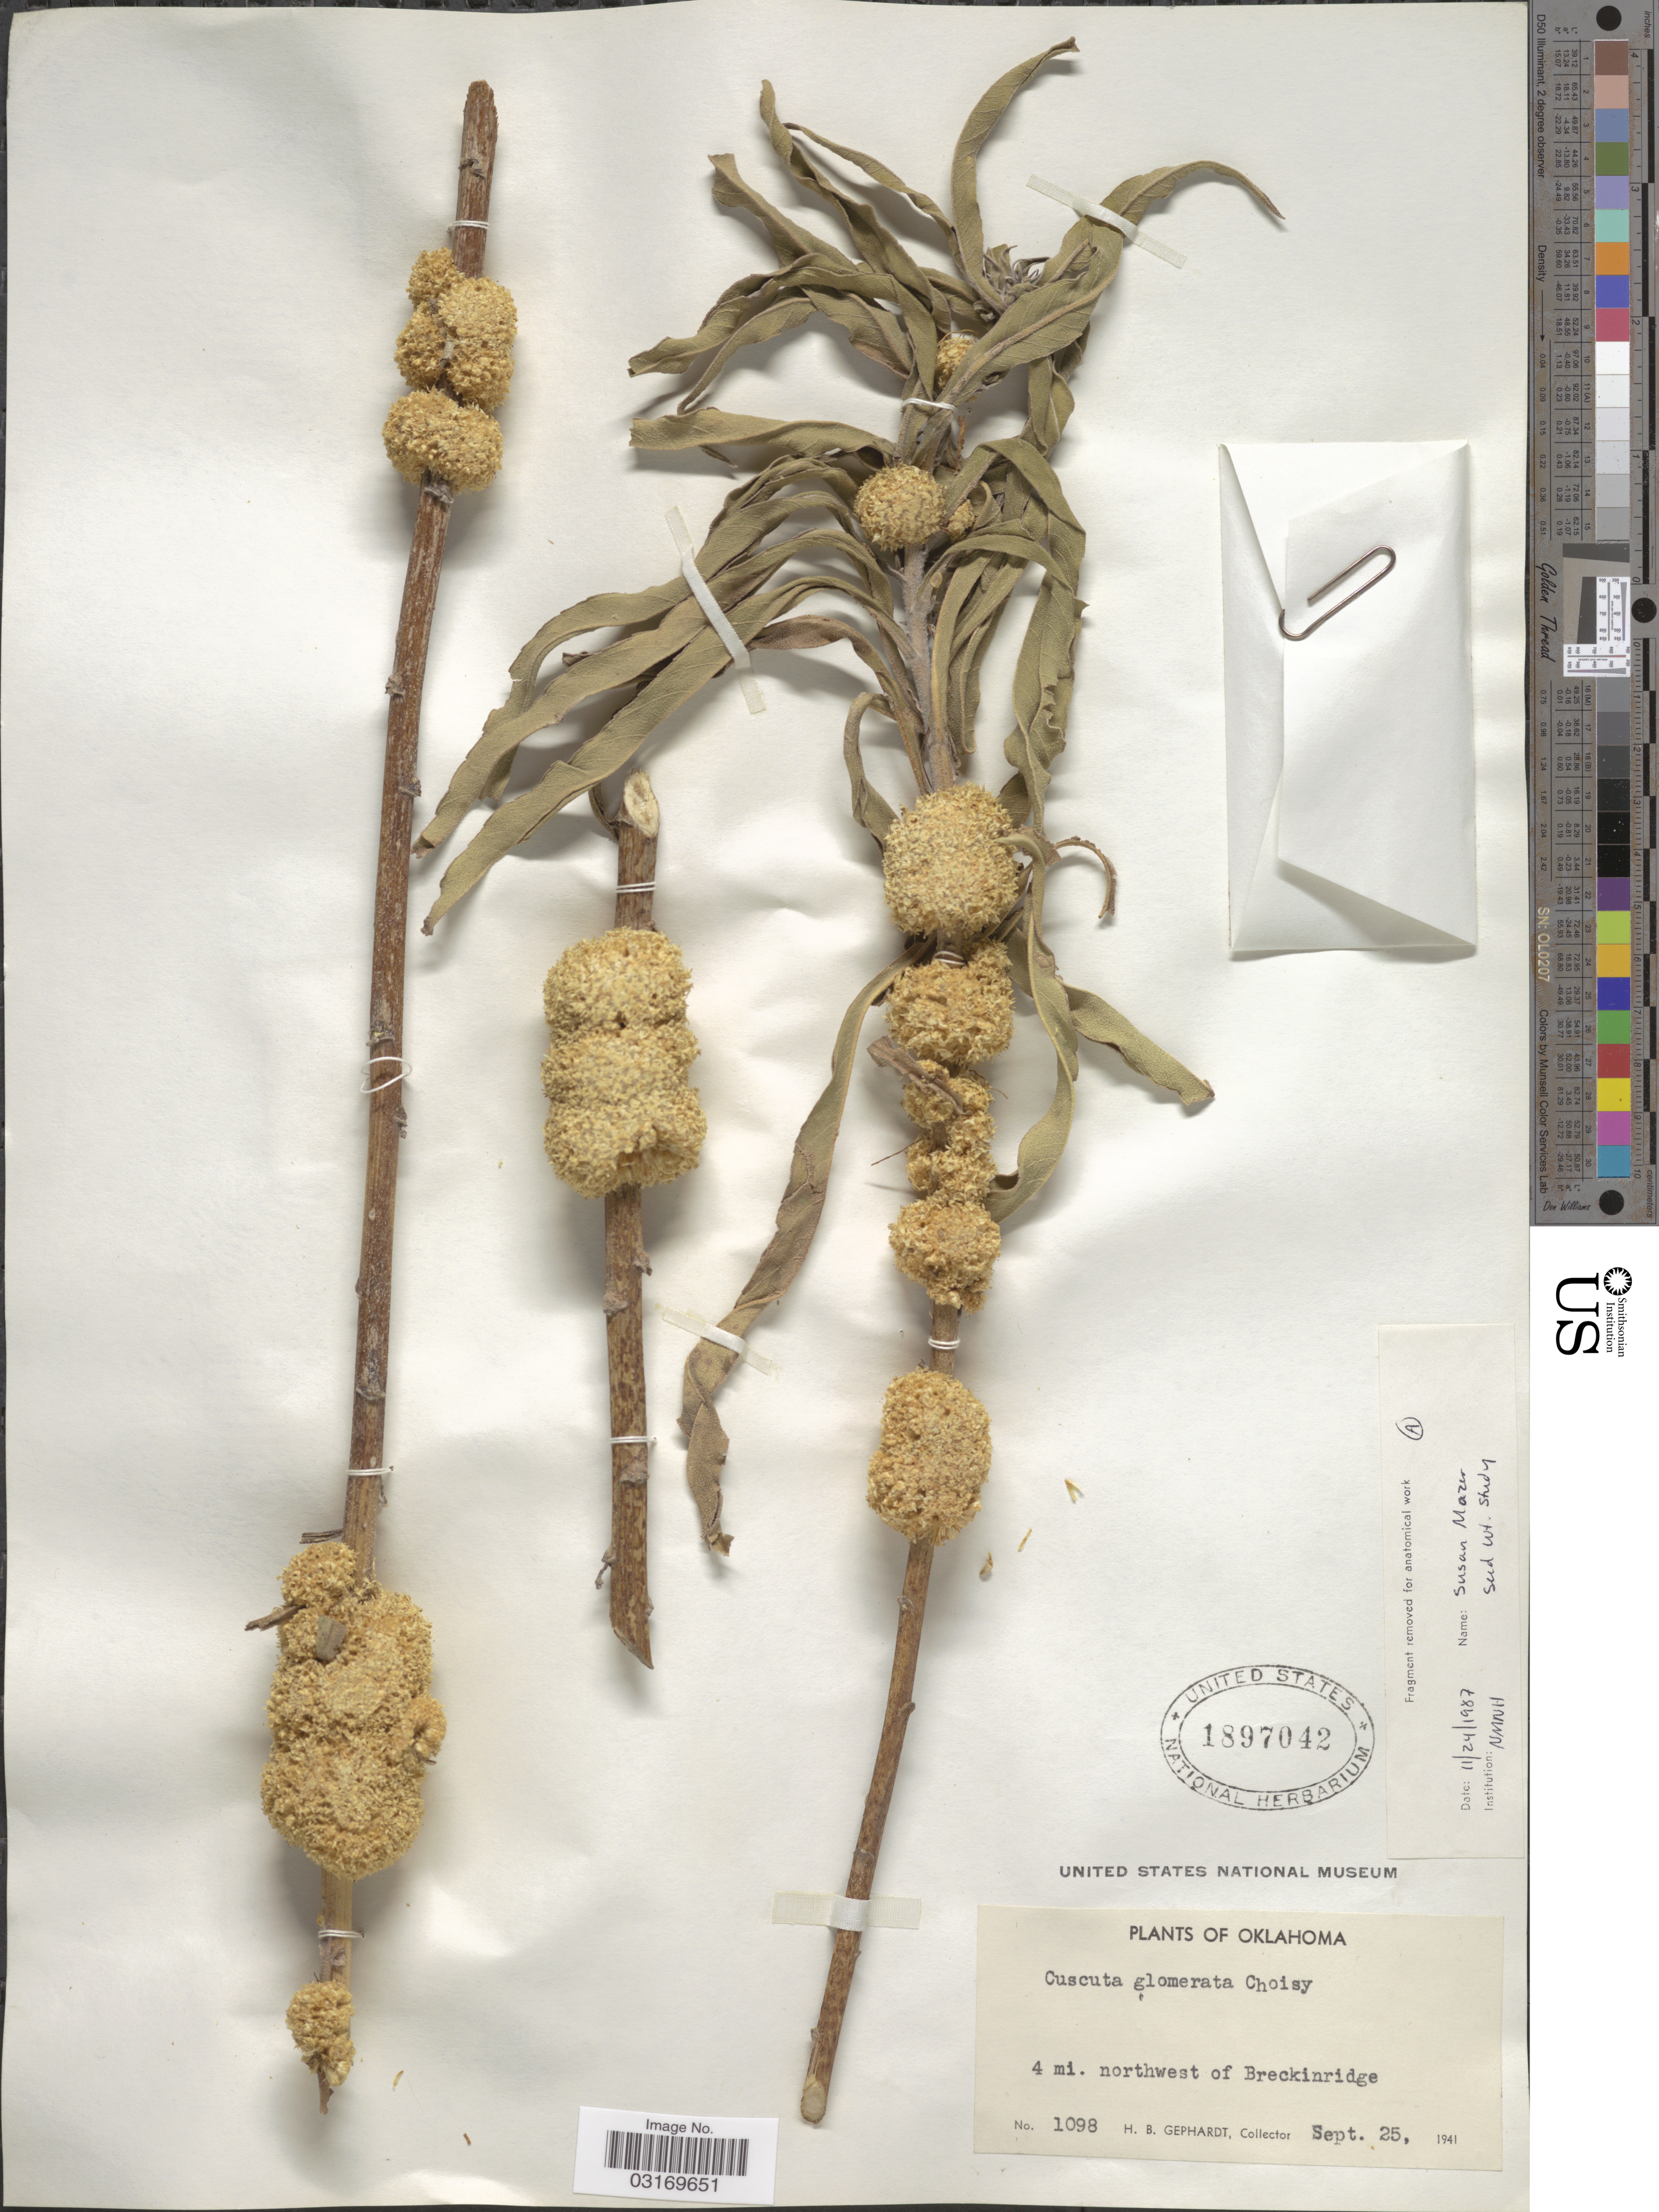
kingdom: Plantae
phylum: Tracheophyta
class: Magnoliopsida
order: Solanales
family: Convolvulaceae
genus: Cuscuta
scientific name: Cuscuta glomerata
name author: Chris.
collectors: H. Gephardt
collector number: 1098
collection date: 1941-09-25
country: United States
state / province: Oklahoma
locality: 4 mi. northwest of Breckinridge.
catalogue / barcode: US 1897042